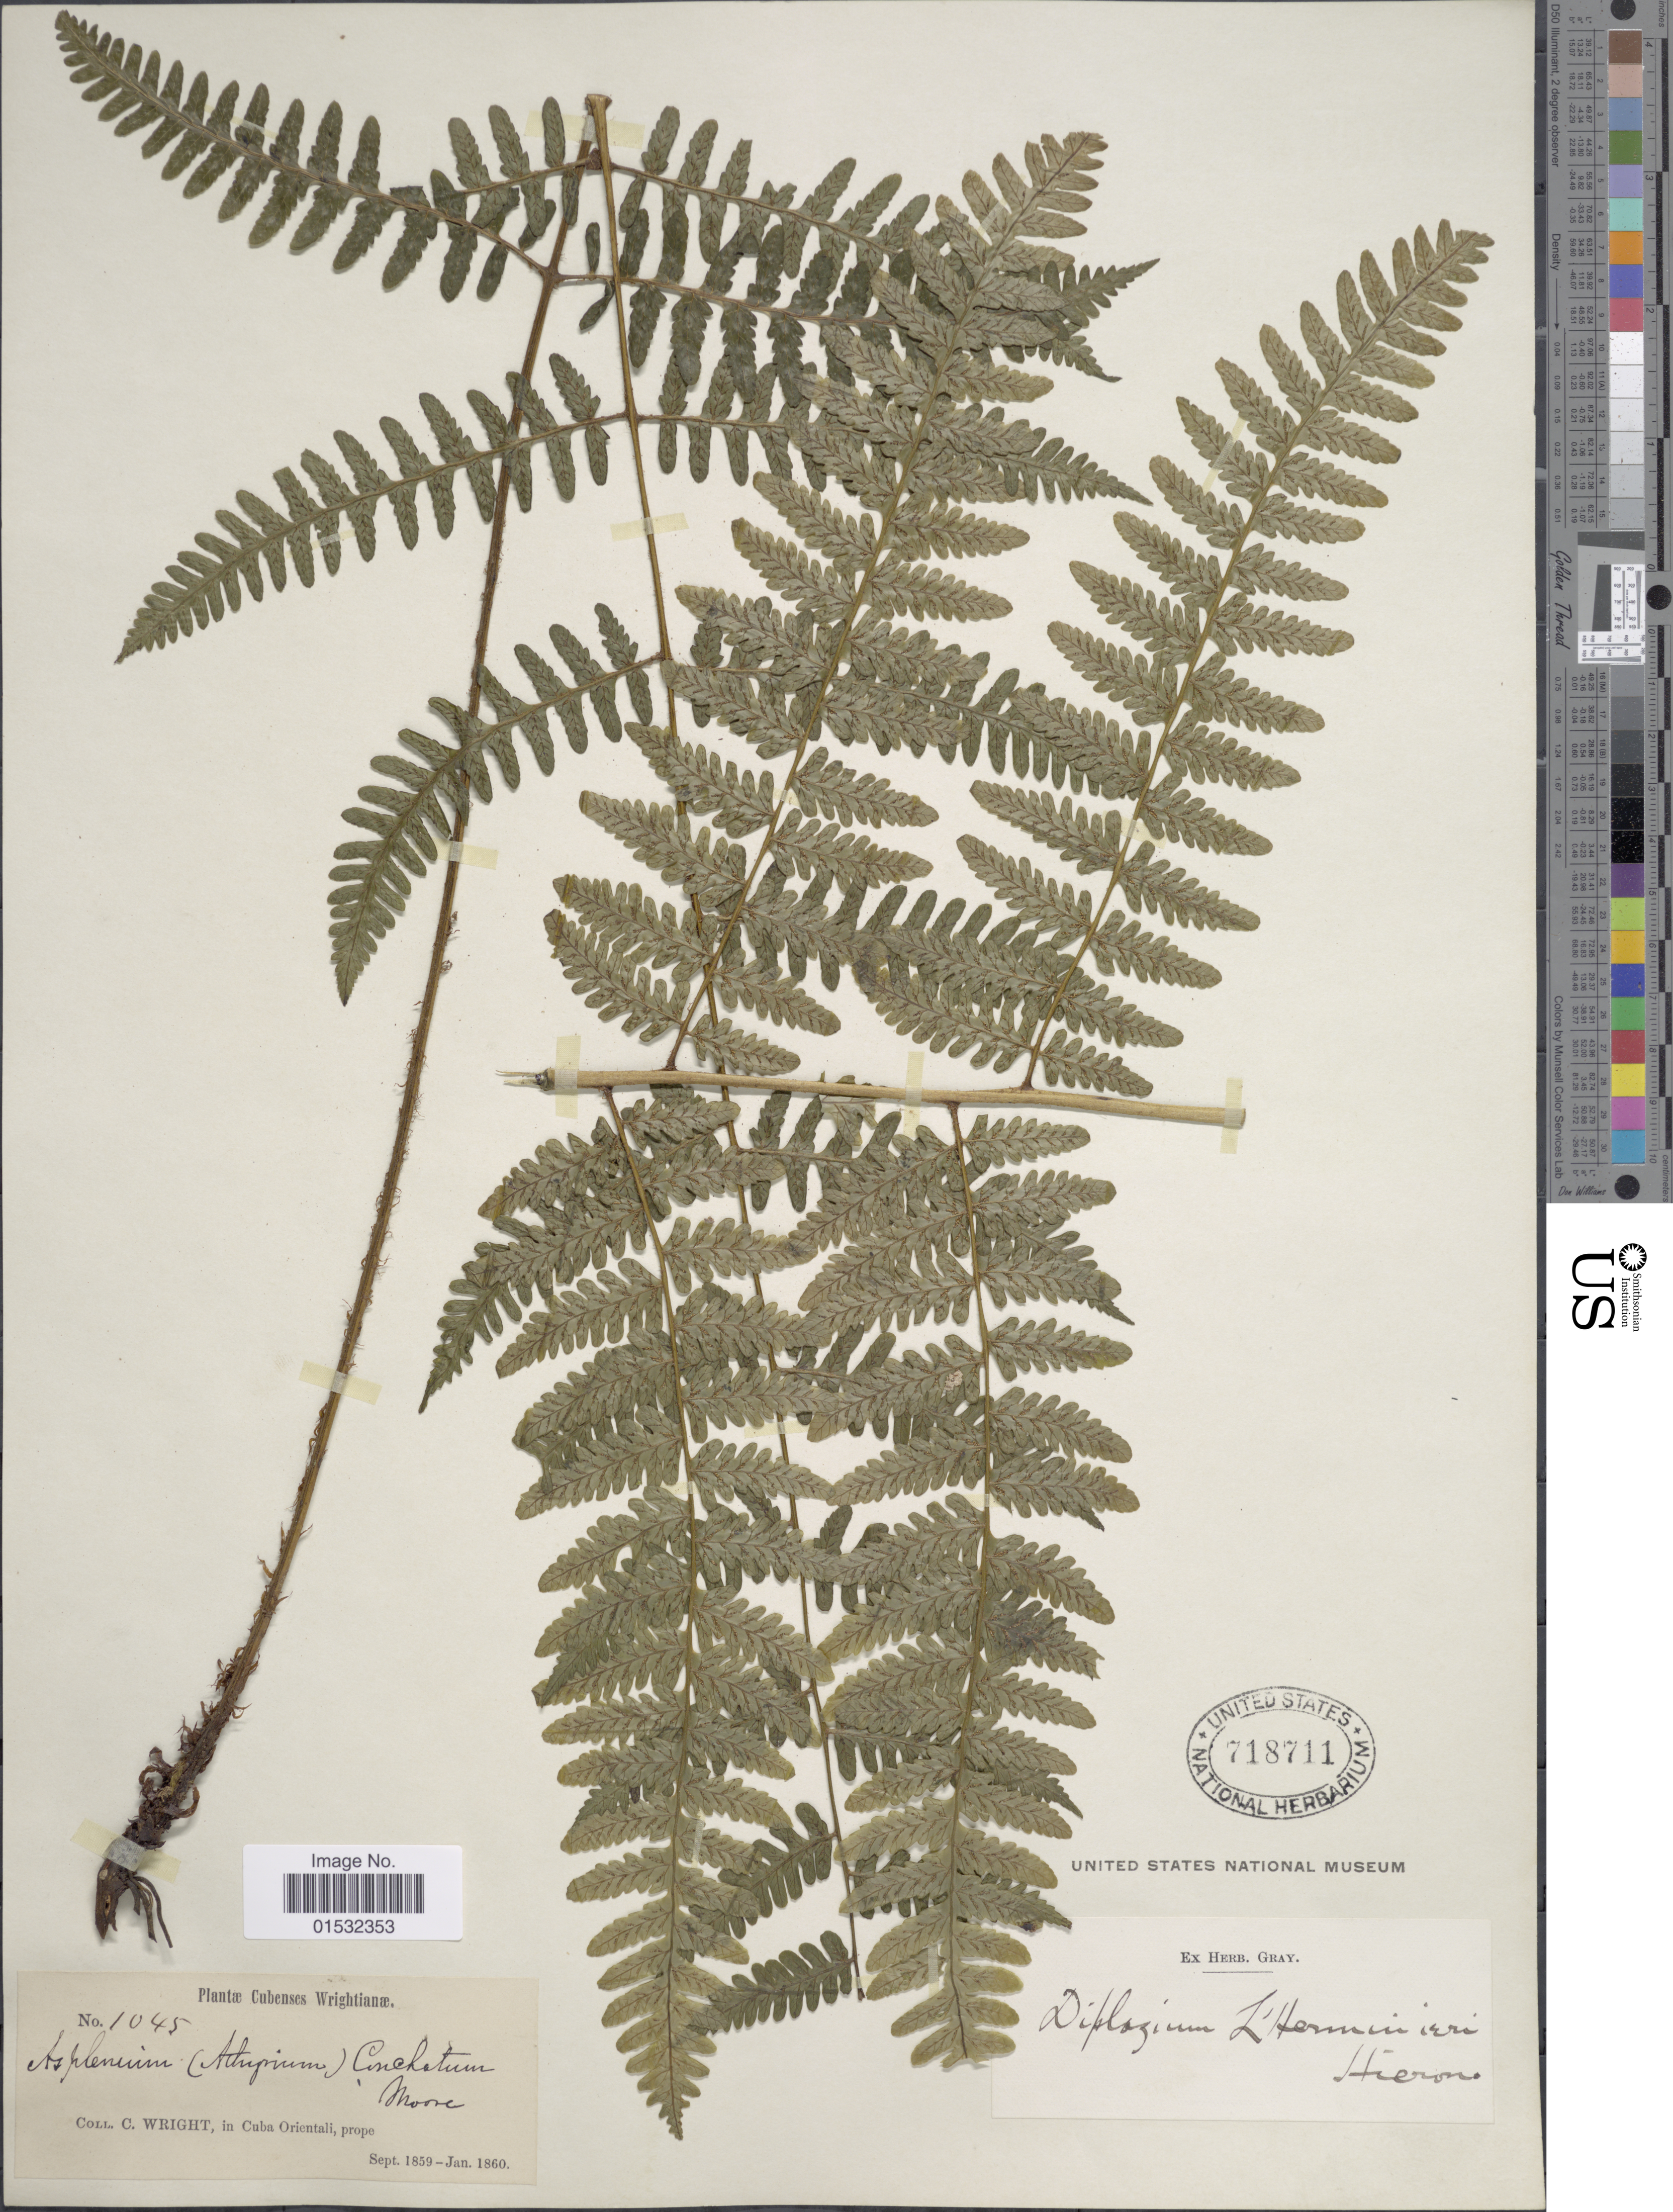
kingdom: Plantae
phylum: Tracheophyta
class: Polypodiopsida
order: Polypodiales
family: Athyriaceae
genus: Diplazium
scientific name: Diplazium altissimum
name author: (Jenman) C. Chr.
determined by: Sánchez, C.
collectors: C. Wright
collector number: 1045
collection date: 1859-09/1890-01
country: Cuba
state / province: Oriente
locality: In Cuba Orientali, prope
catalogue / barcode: US 718711